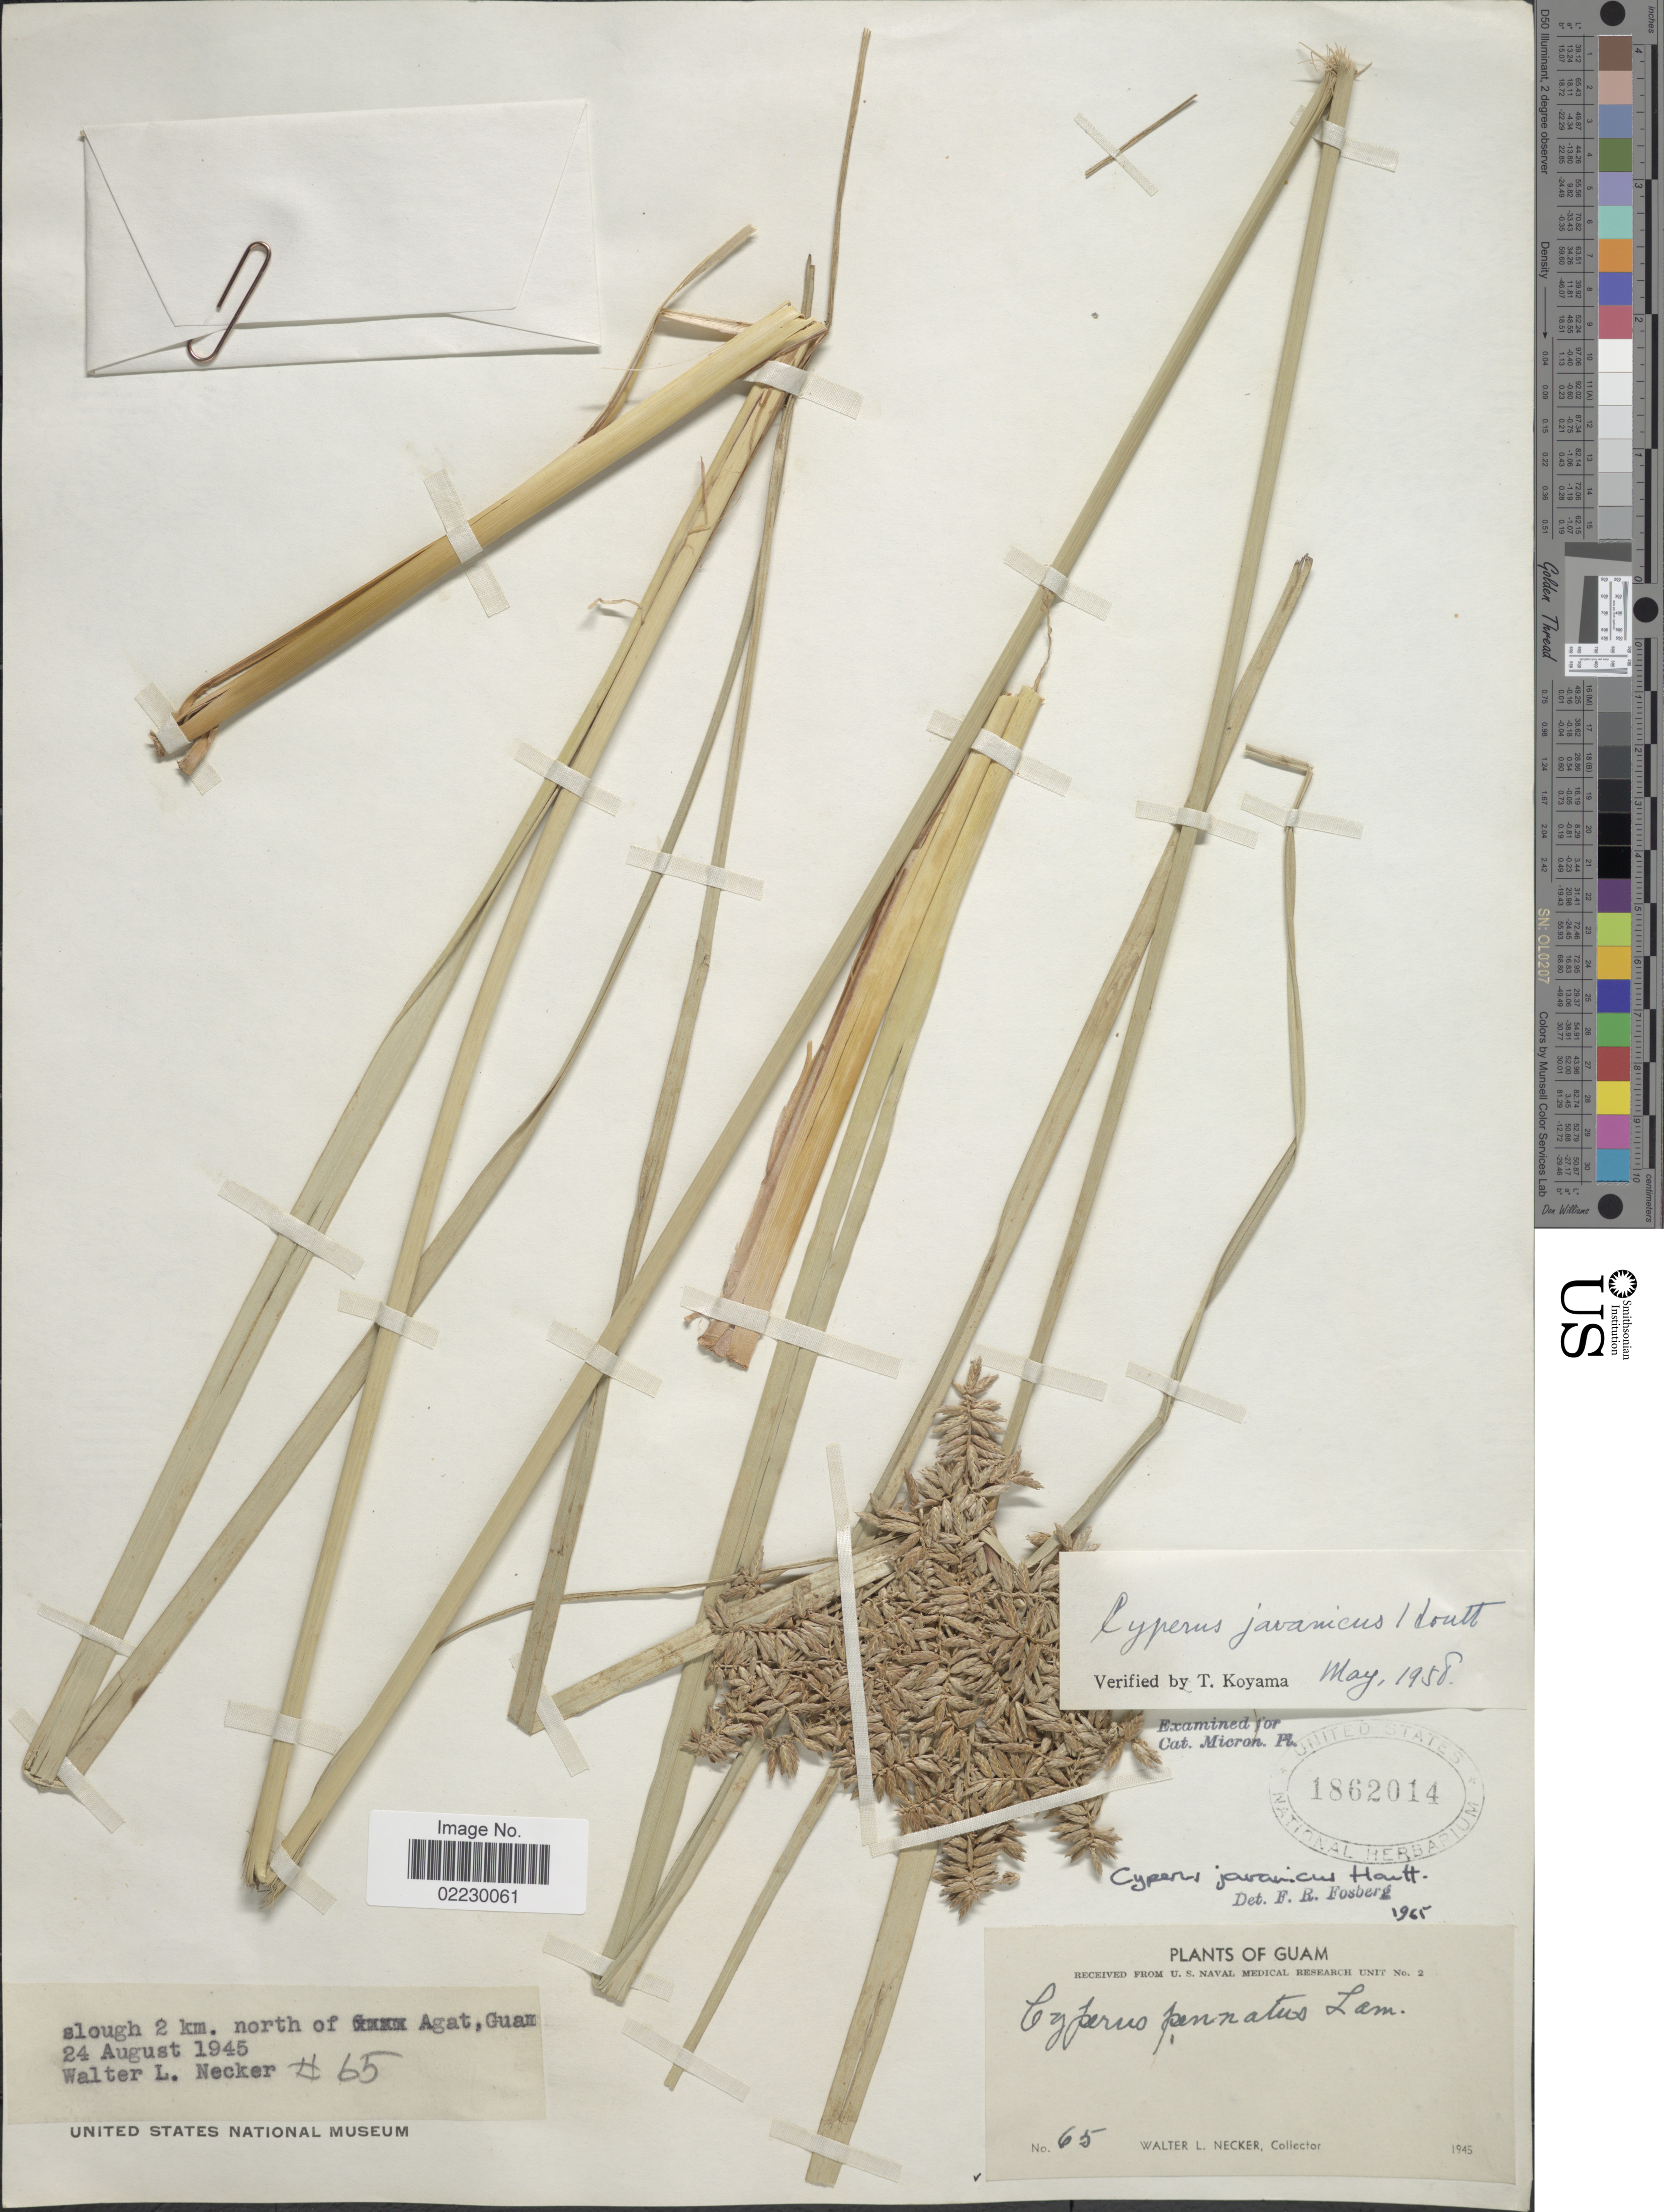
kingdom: Plantae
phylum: Tracheophyta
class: Liliopsida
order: Poales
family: Cyperaceae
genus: Cyperus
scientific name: Cyperus javanicus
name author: Houtt.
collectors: W. L. Necker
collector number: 65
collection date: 1945-08-24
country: Guam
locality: Slough 2 km north of Agat, Guam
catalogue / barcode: US 1862014